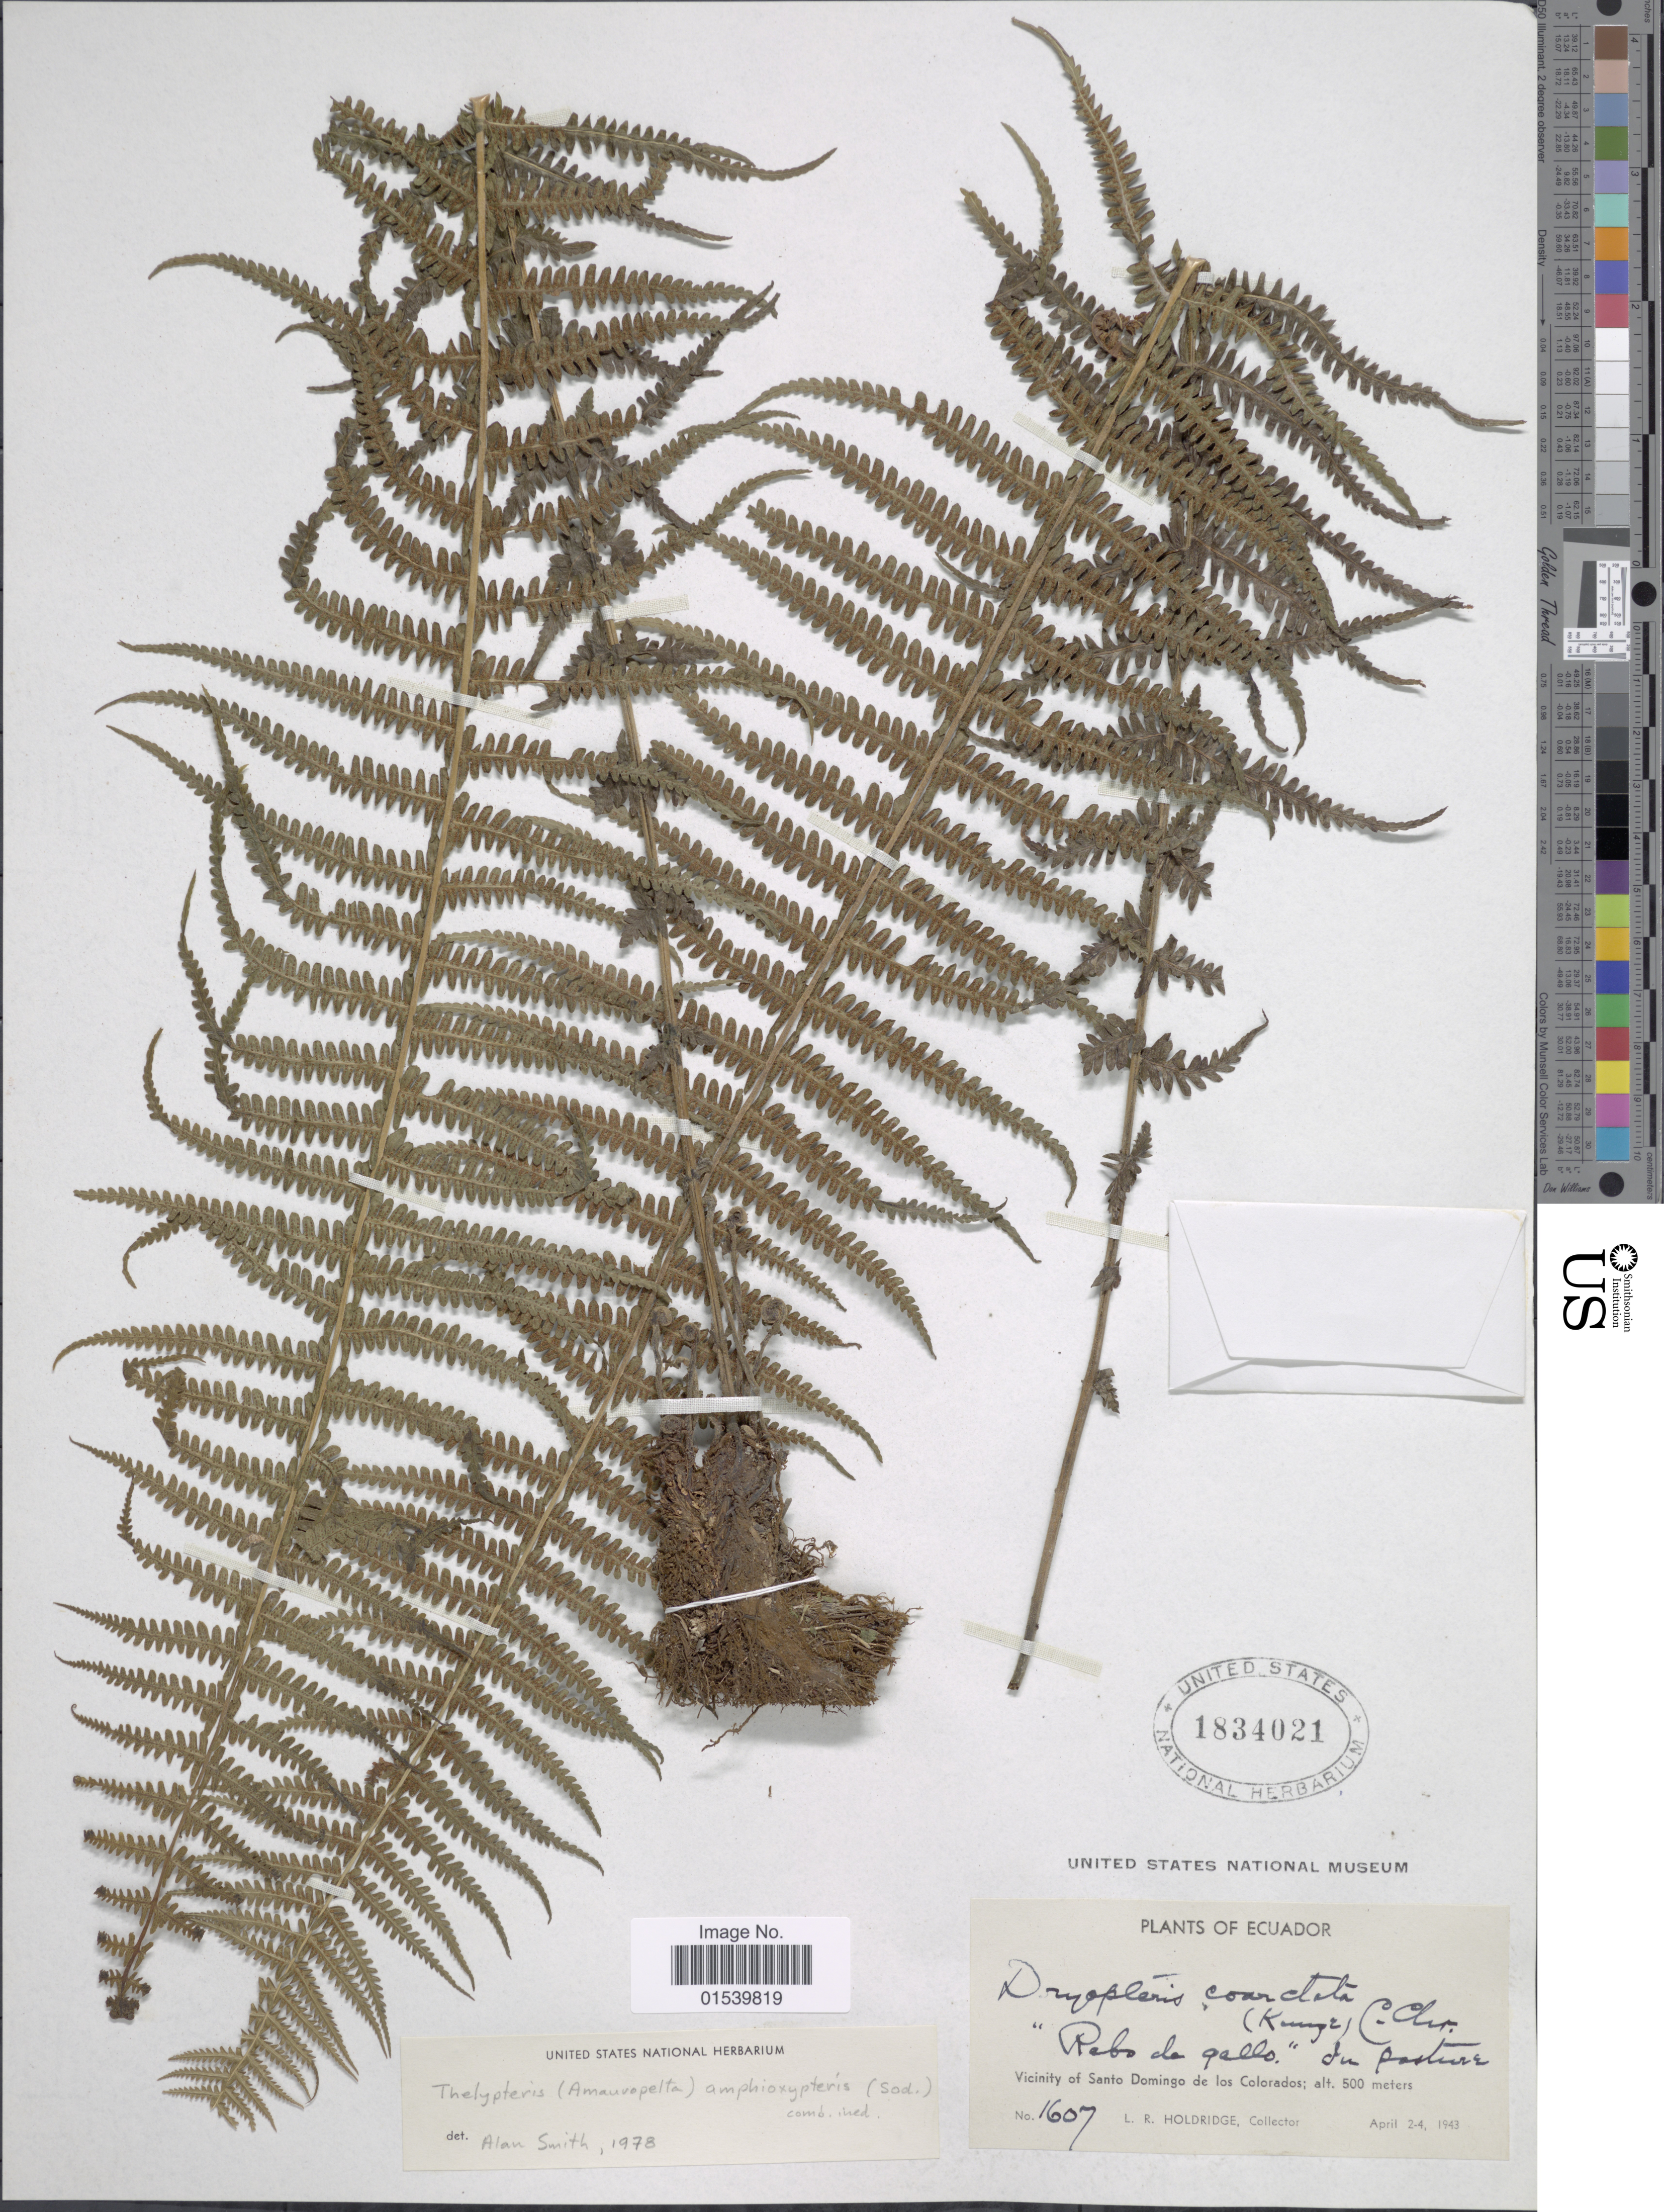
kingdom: Plantae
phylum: Tracheophyta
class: Polypodiopsida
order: Polypodiales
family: Thelypteridaceae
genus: Amauropelta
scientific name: Amauropelta amphioxypteris (Sodiro) comb. nov., ined. 2015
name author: (Sodiro)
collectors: L. Holdridge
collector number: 1607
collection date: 1943-04-02/1943-04-04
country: Ecuador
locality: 'Rabo de gallo'. In pasture, Vicinity of Santo Domingo de los Colorados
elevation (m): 500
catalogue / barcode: US 1834021